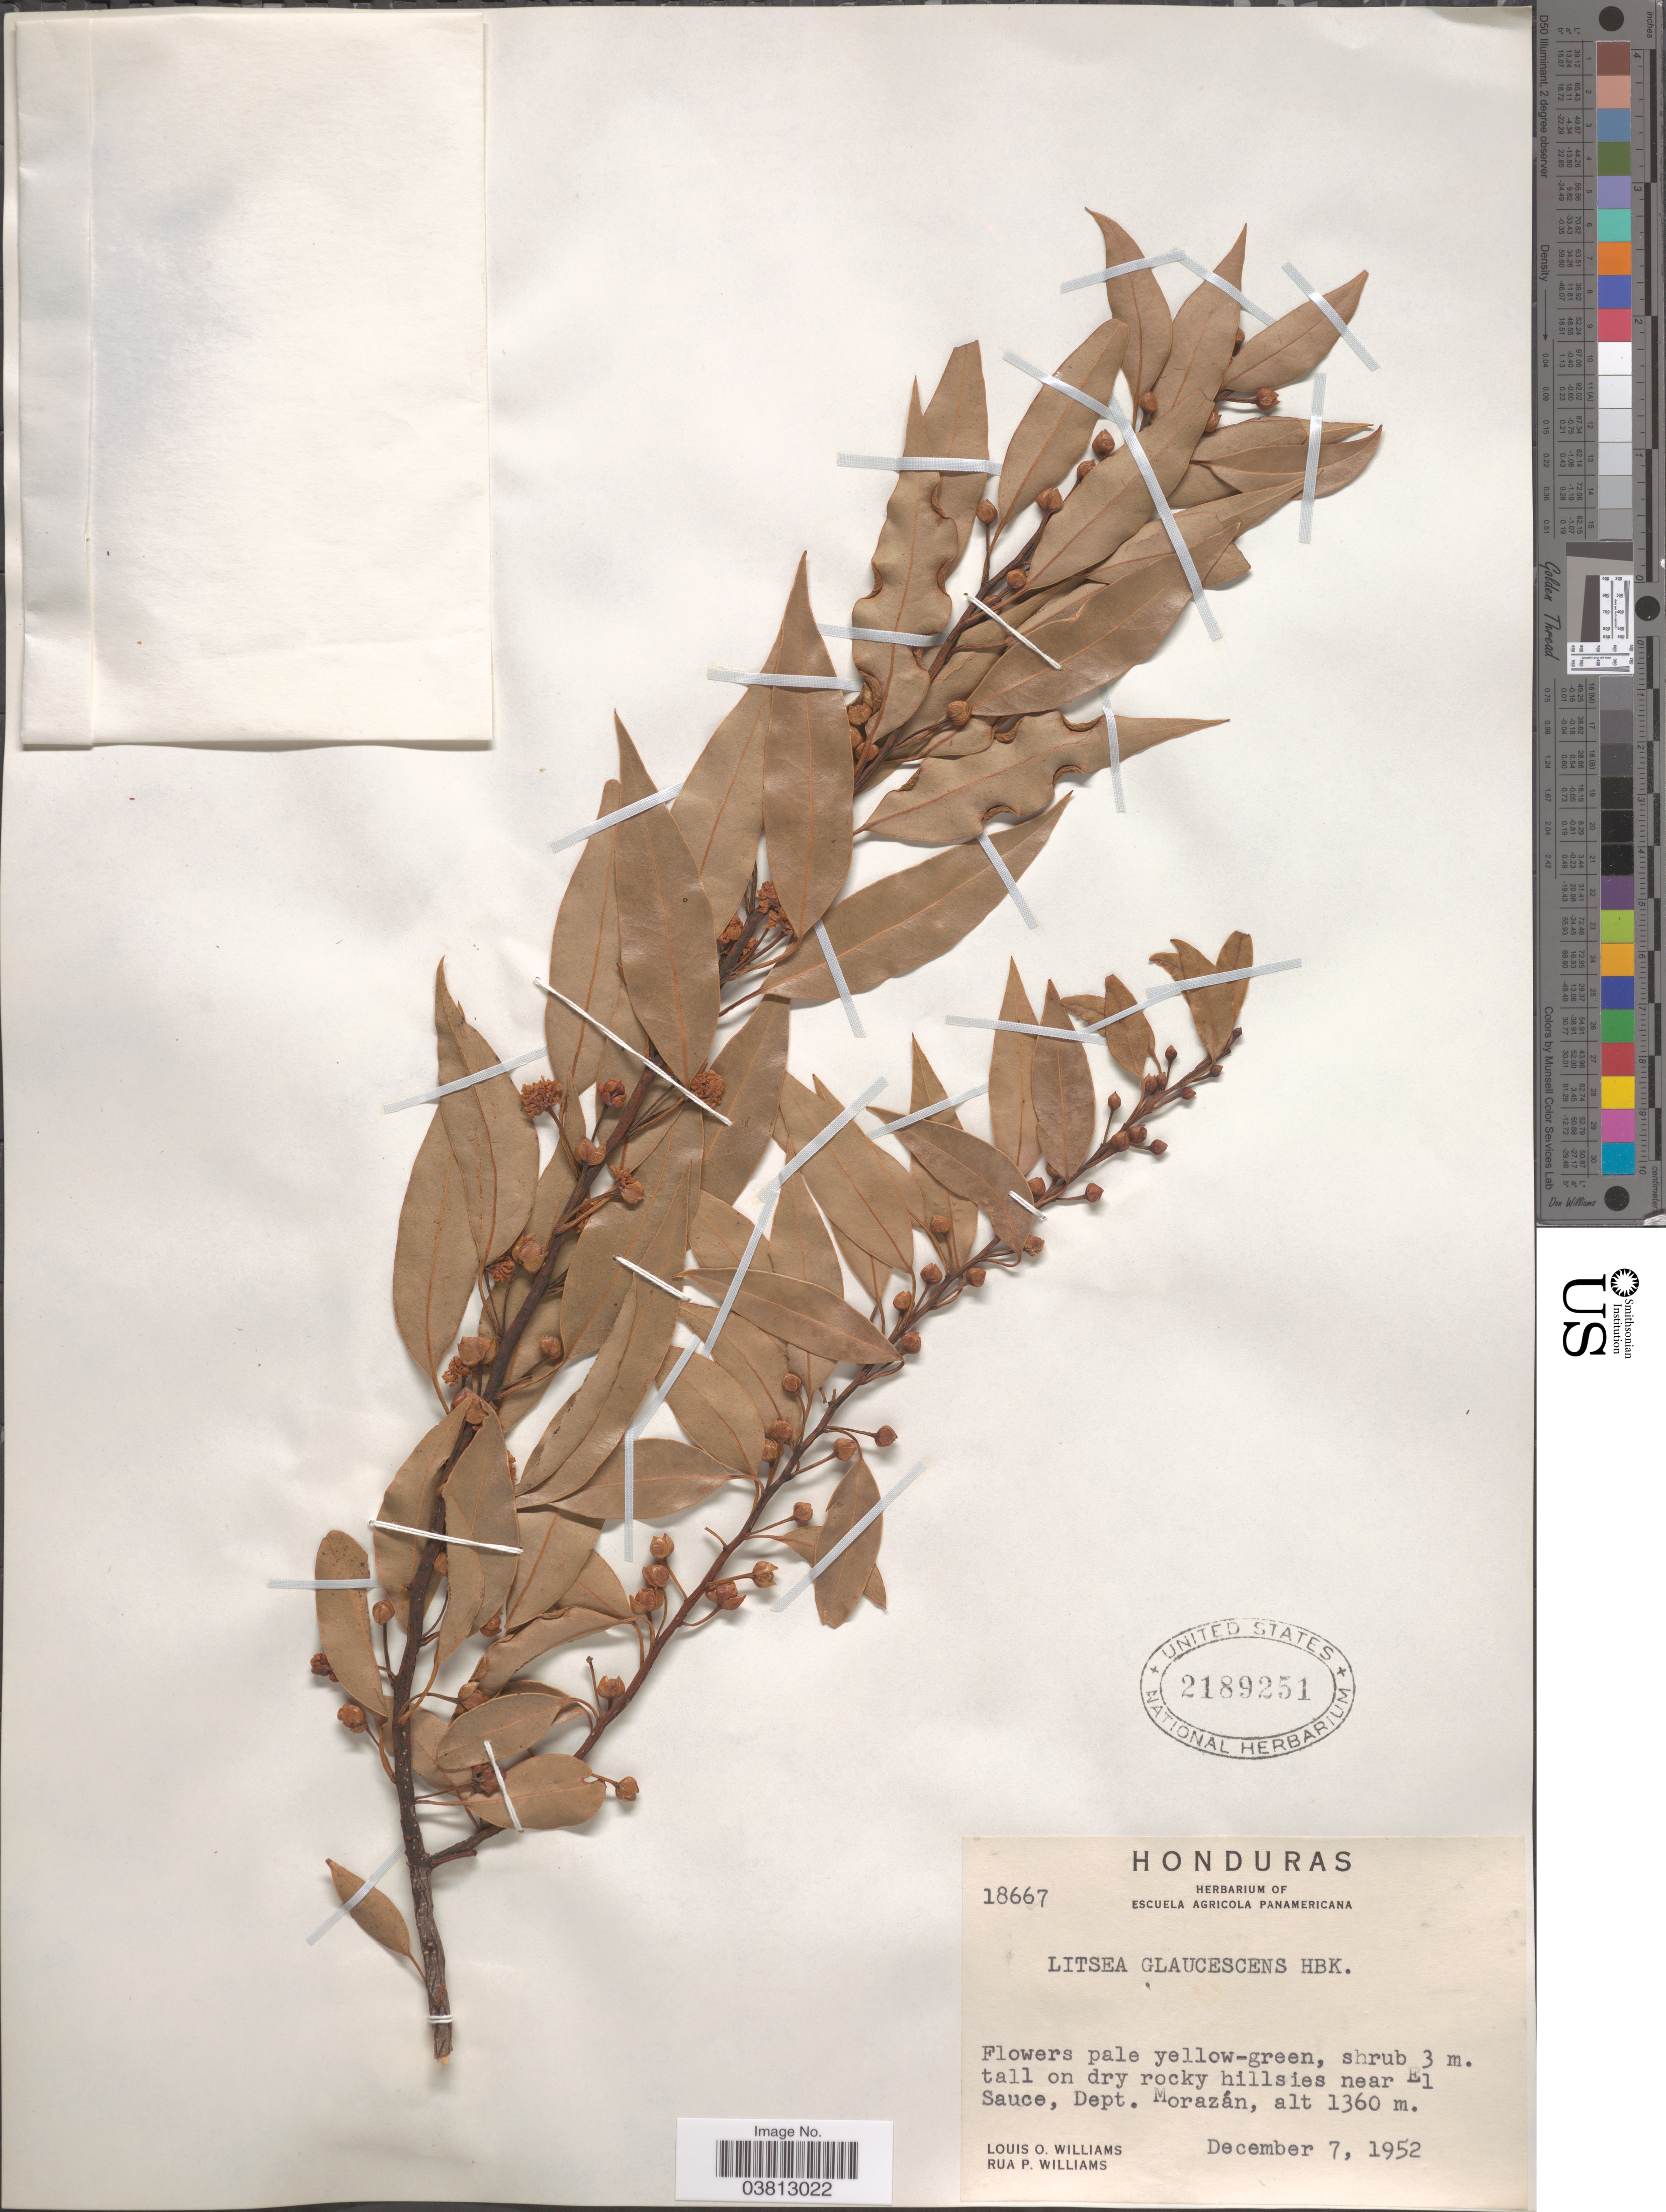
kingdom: Plantae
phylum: Tracheophyta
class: Magnoliopsida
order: Laurales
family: Lauraceae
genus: Litsea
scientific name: Litsea glaucescens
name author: Kunth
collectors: L. O. Williams & R. P. Williams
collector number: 18667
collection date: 1952-12-07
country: Honduras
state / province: Fco. Morazán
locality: On dry rocky hillsies near El Sauce, Dept. Morazán.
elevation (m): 1360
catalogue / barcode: US 2189251